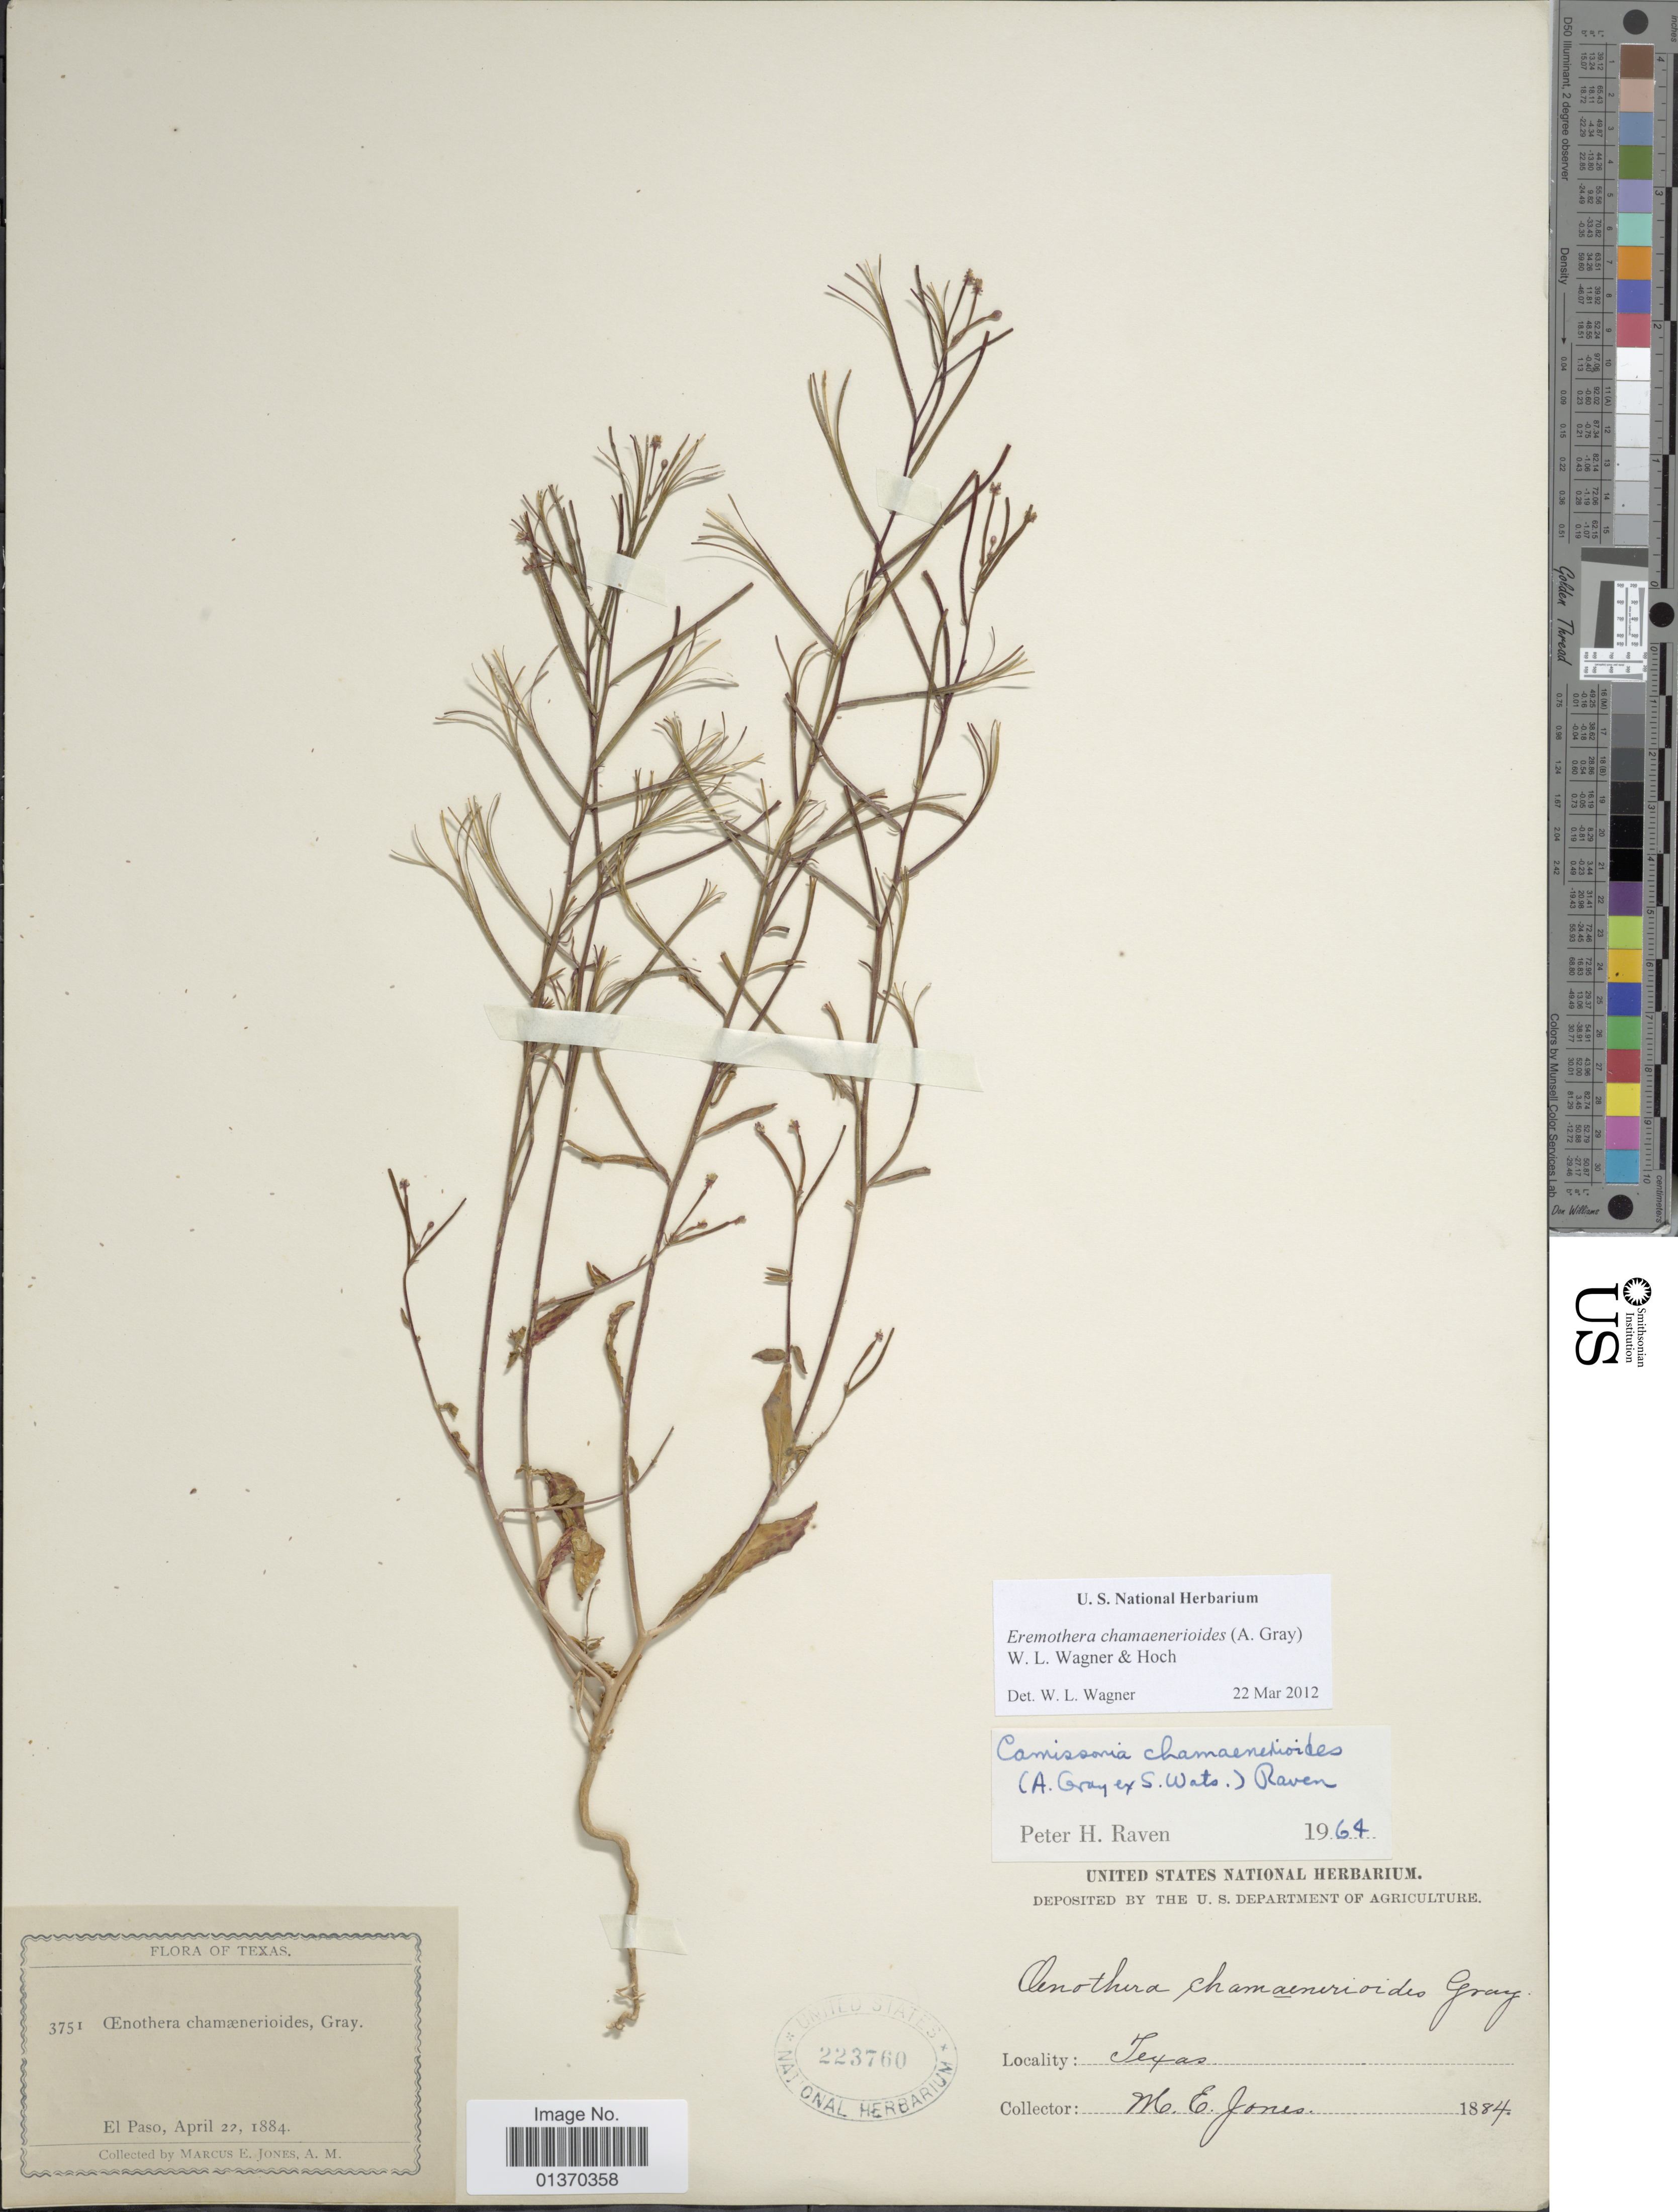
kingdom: Plantae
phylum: Tracheophyta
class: Magnoliopsida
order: Myrtales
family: Onagraceae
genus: Eremothera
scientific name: Eremothera chamaenerioides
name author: (A. Gray) W.L. Wagner & Hoch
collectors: M. E. Jones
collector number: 3751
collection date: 1884-04-22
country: United States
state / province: Texas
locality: El Paso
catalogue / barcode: US 223760